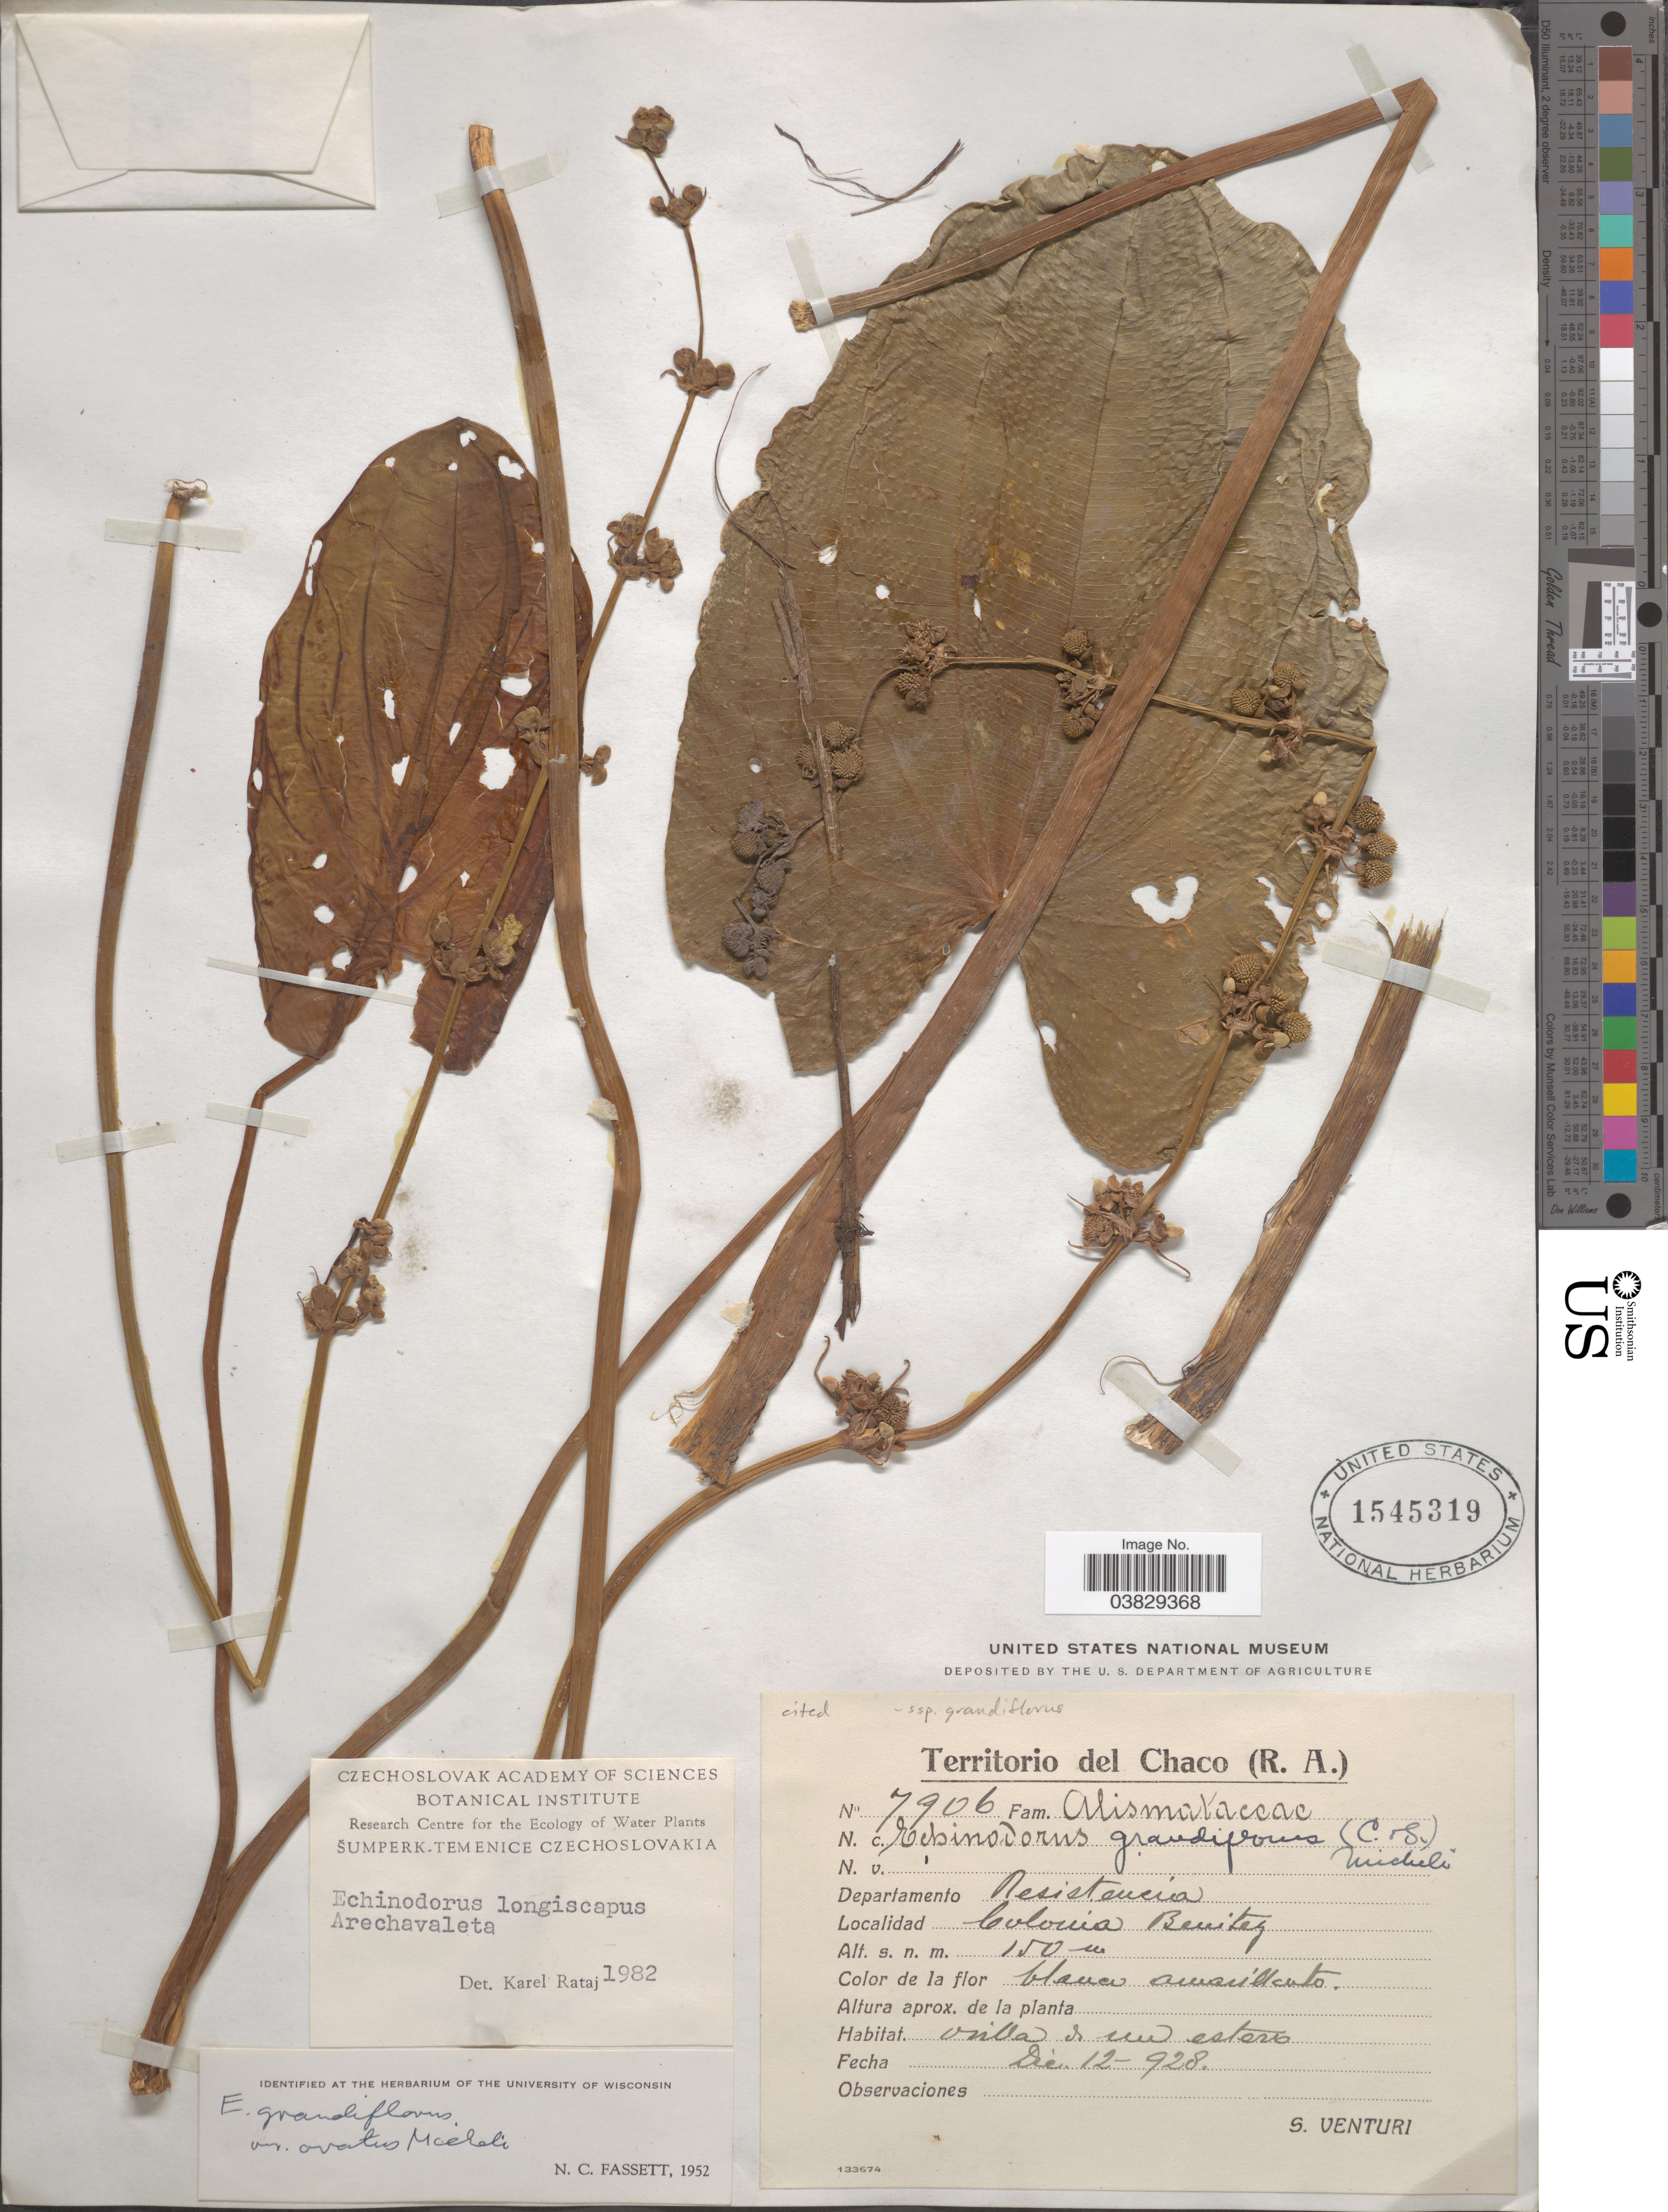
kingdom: Plantae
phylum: Tracheophyta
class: Liliopsida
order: Alismatales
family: Alismataceae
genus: Echinodorus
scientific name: Echinodorus grandiflorus subsp. grandiflorus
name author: (Cham. & Schltdl.) Micheli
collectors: S. Venturi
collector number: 7906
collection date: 1928-12-12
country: Argentina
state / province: Chaco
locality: Departamento Resistancia. Colonia Benitez.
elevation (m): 150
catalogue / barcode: US 1545319